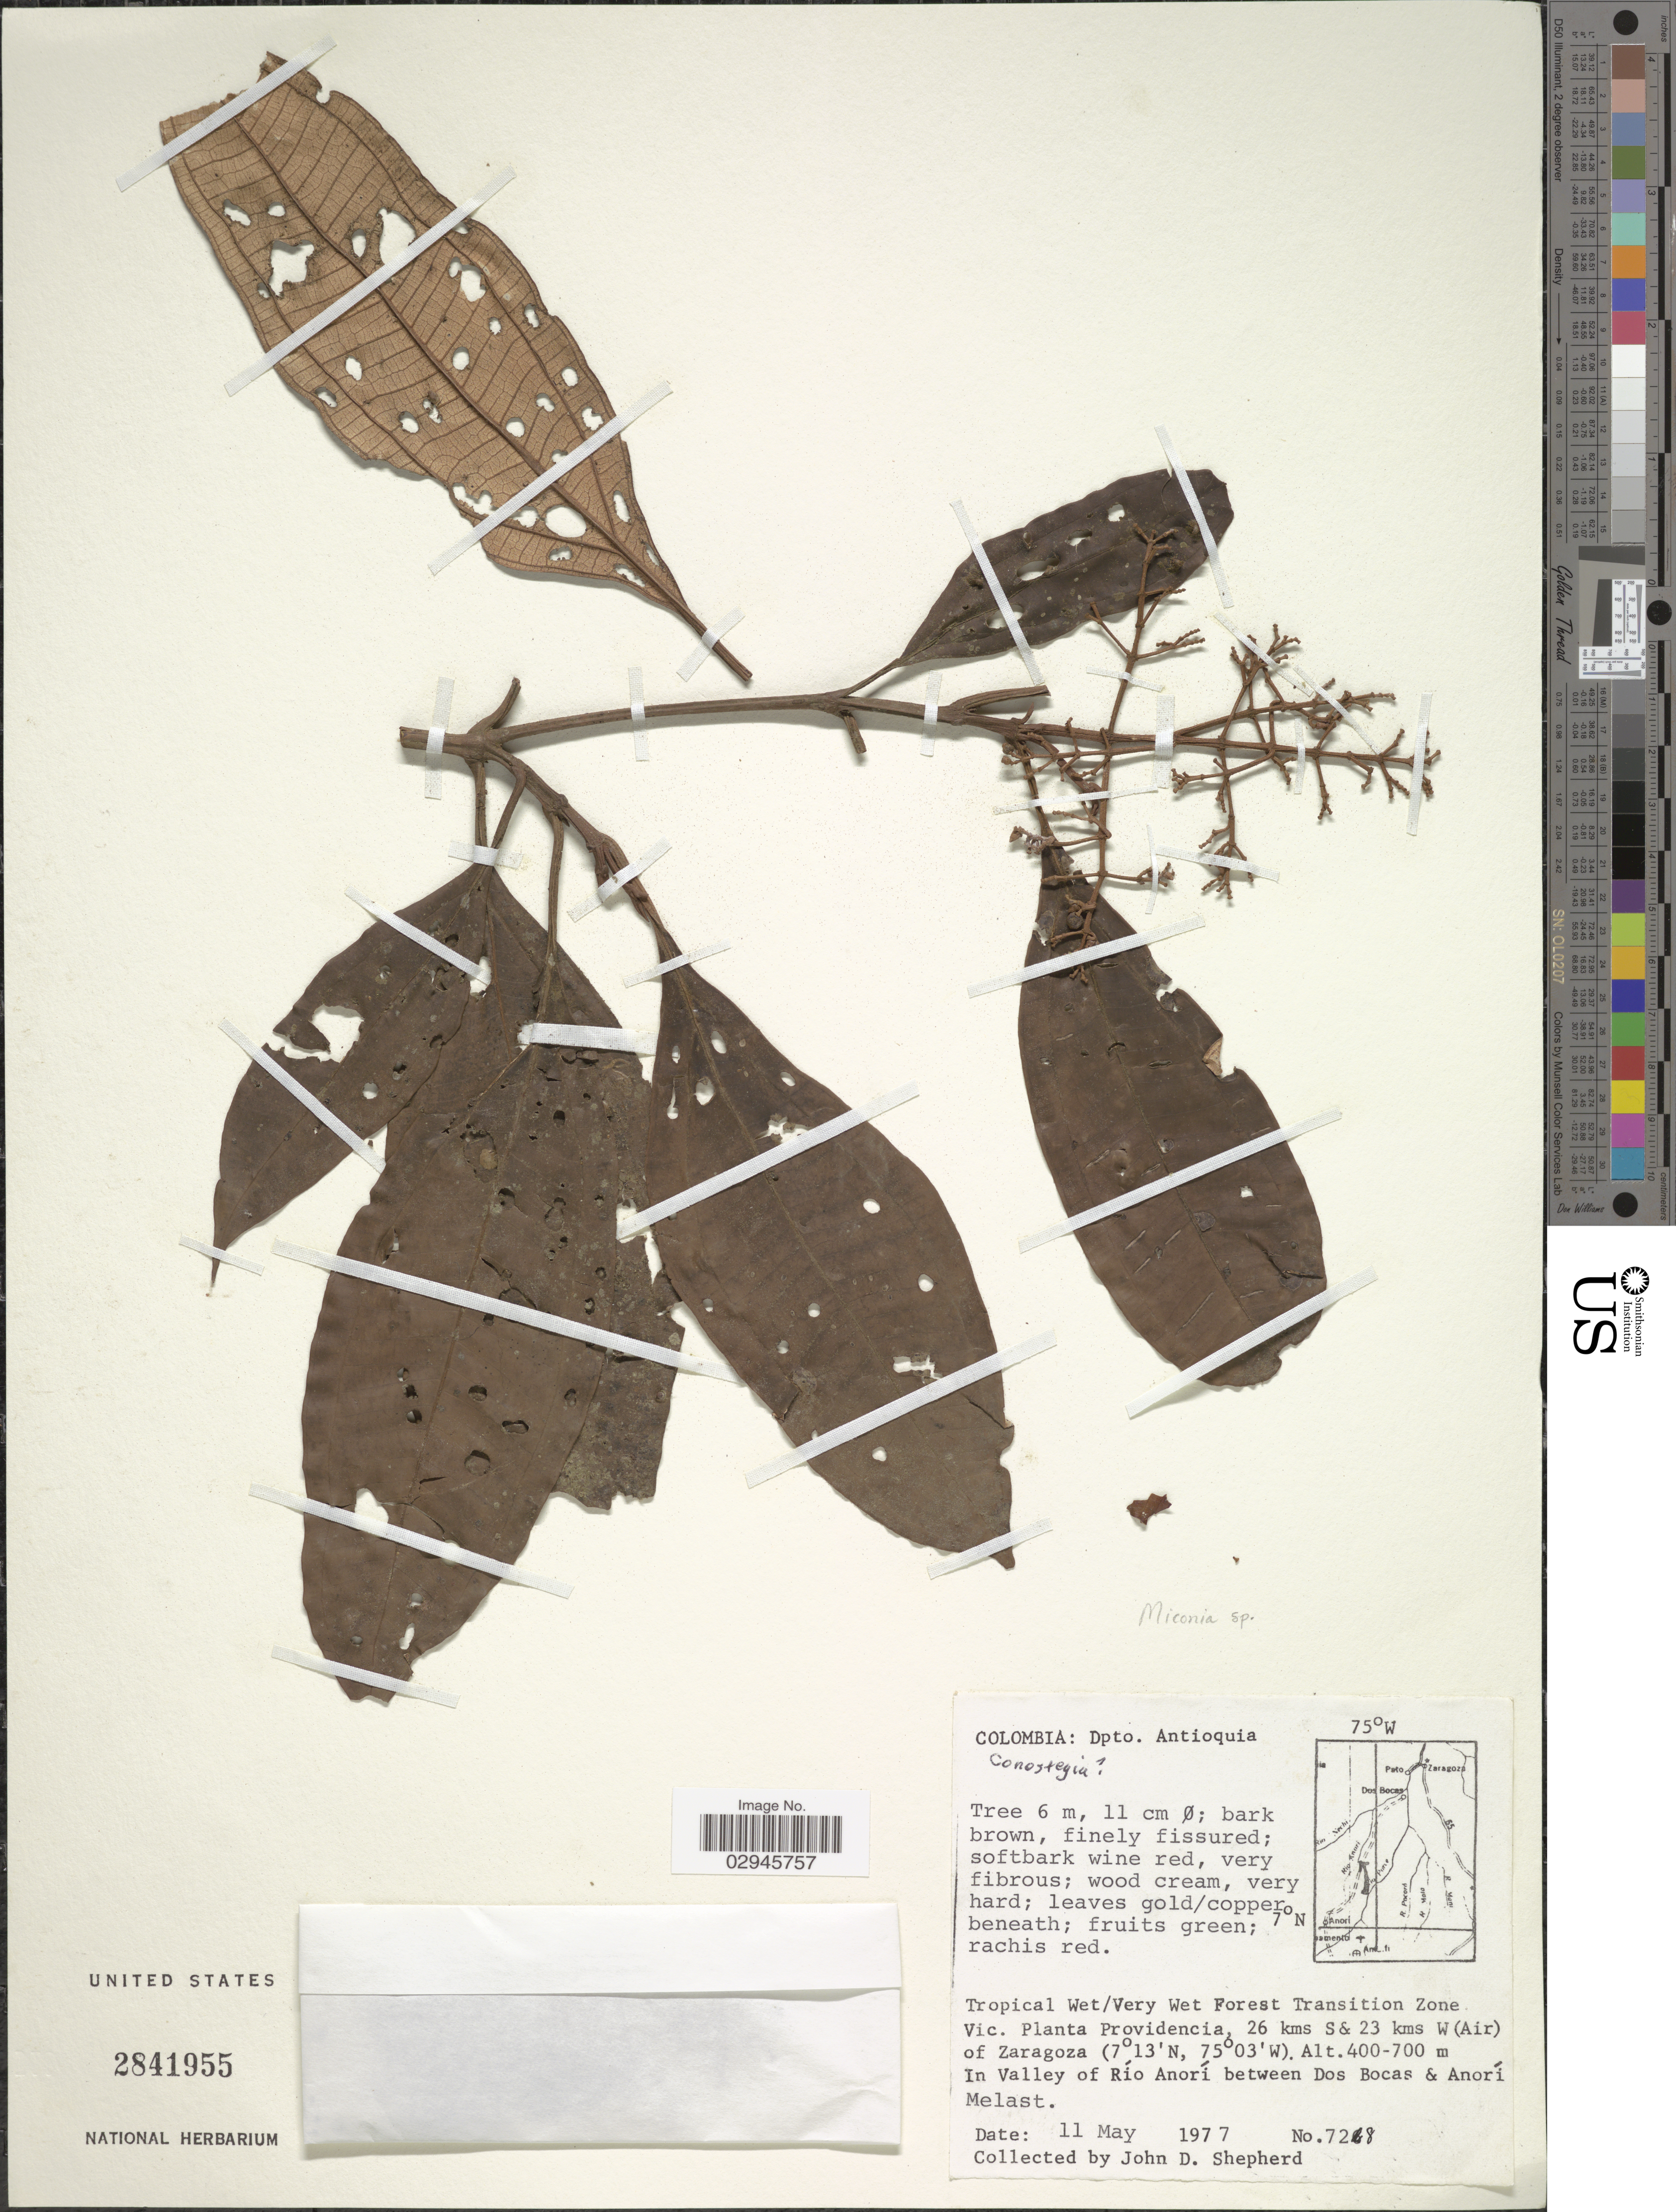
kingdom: Plantae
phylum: Tracheophyta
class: Magnoliopsida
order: Myrtales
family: Melastomataceae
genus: Miconia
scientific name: Miconia sp.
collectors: J. D. Shepherd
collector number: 728*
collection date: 1977-05-11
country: Colombia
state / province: Antioquia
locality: Dpto. Antioquia. Tropical Wet/Very Wet Forest Transition Zone. Vic. Planta Providencia, 26 kms S & 23 kms W (Air) of Zaragoza. In Valley of Río Anorí between Dos Bocas & Anorí.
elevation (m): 400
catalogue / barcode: US 2841955